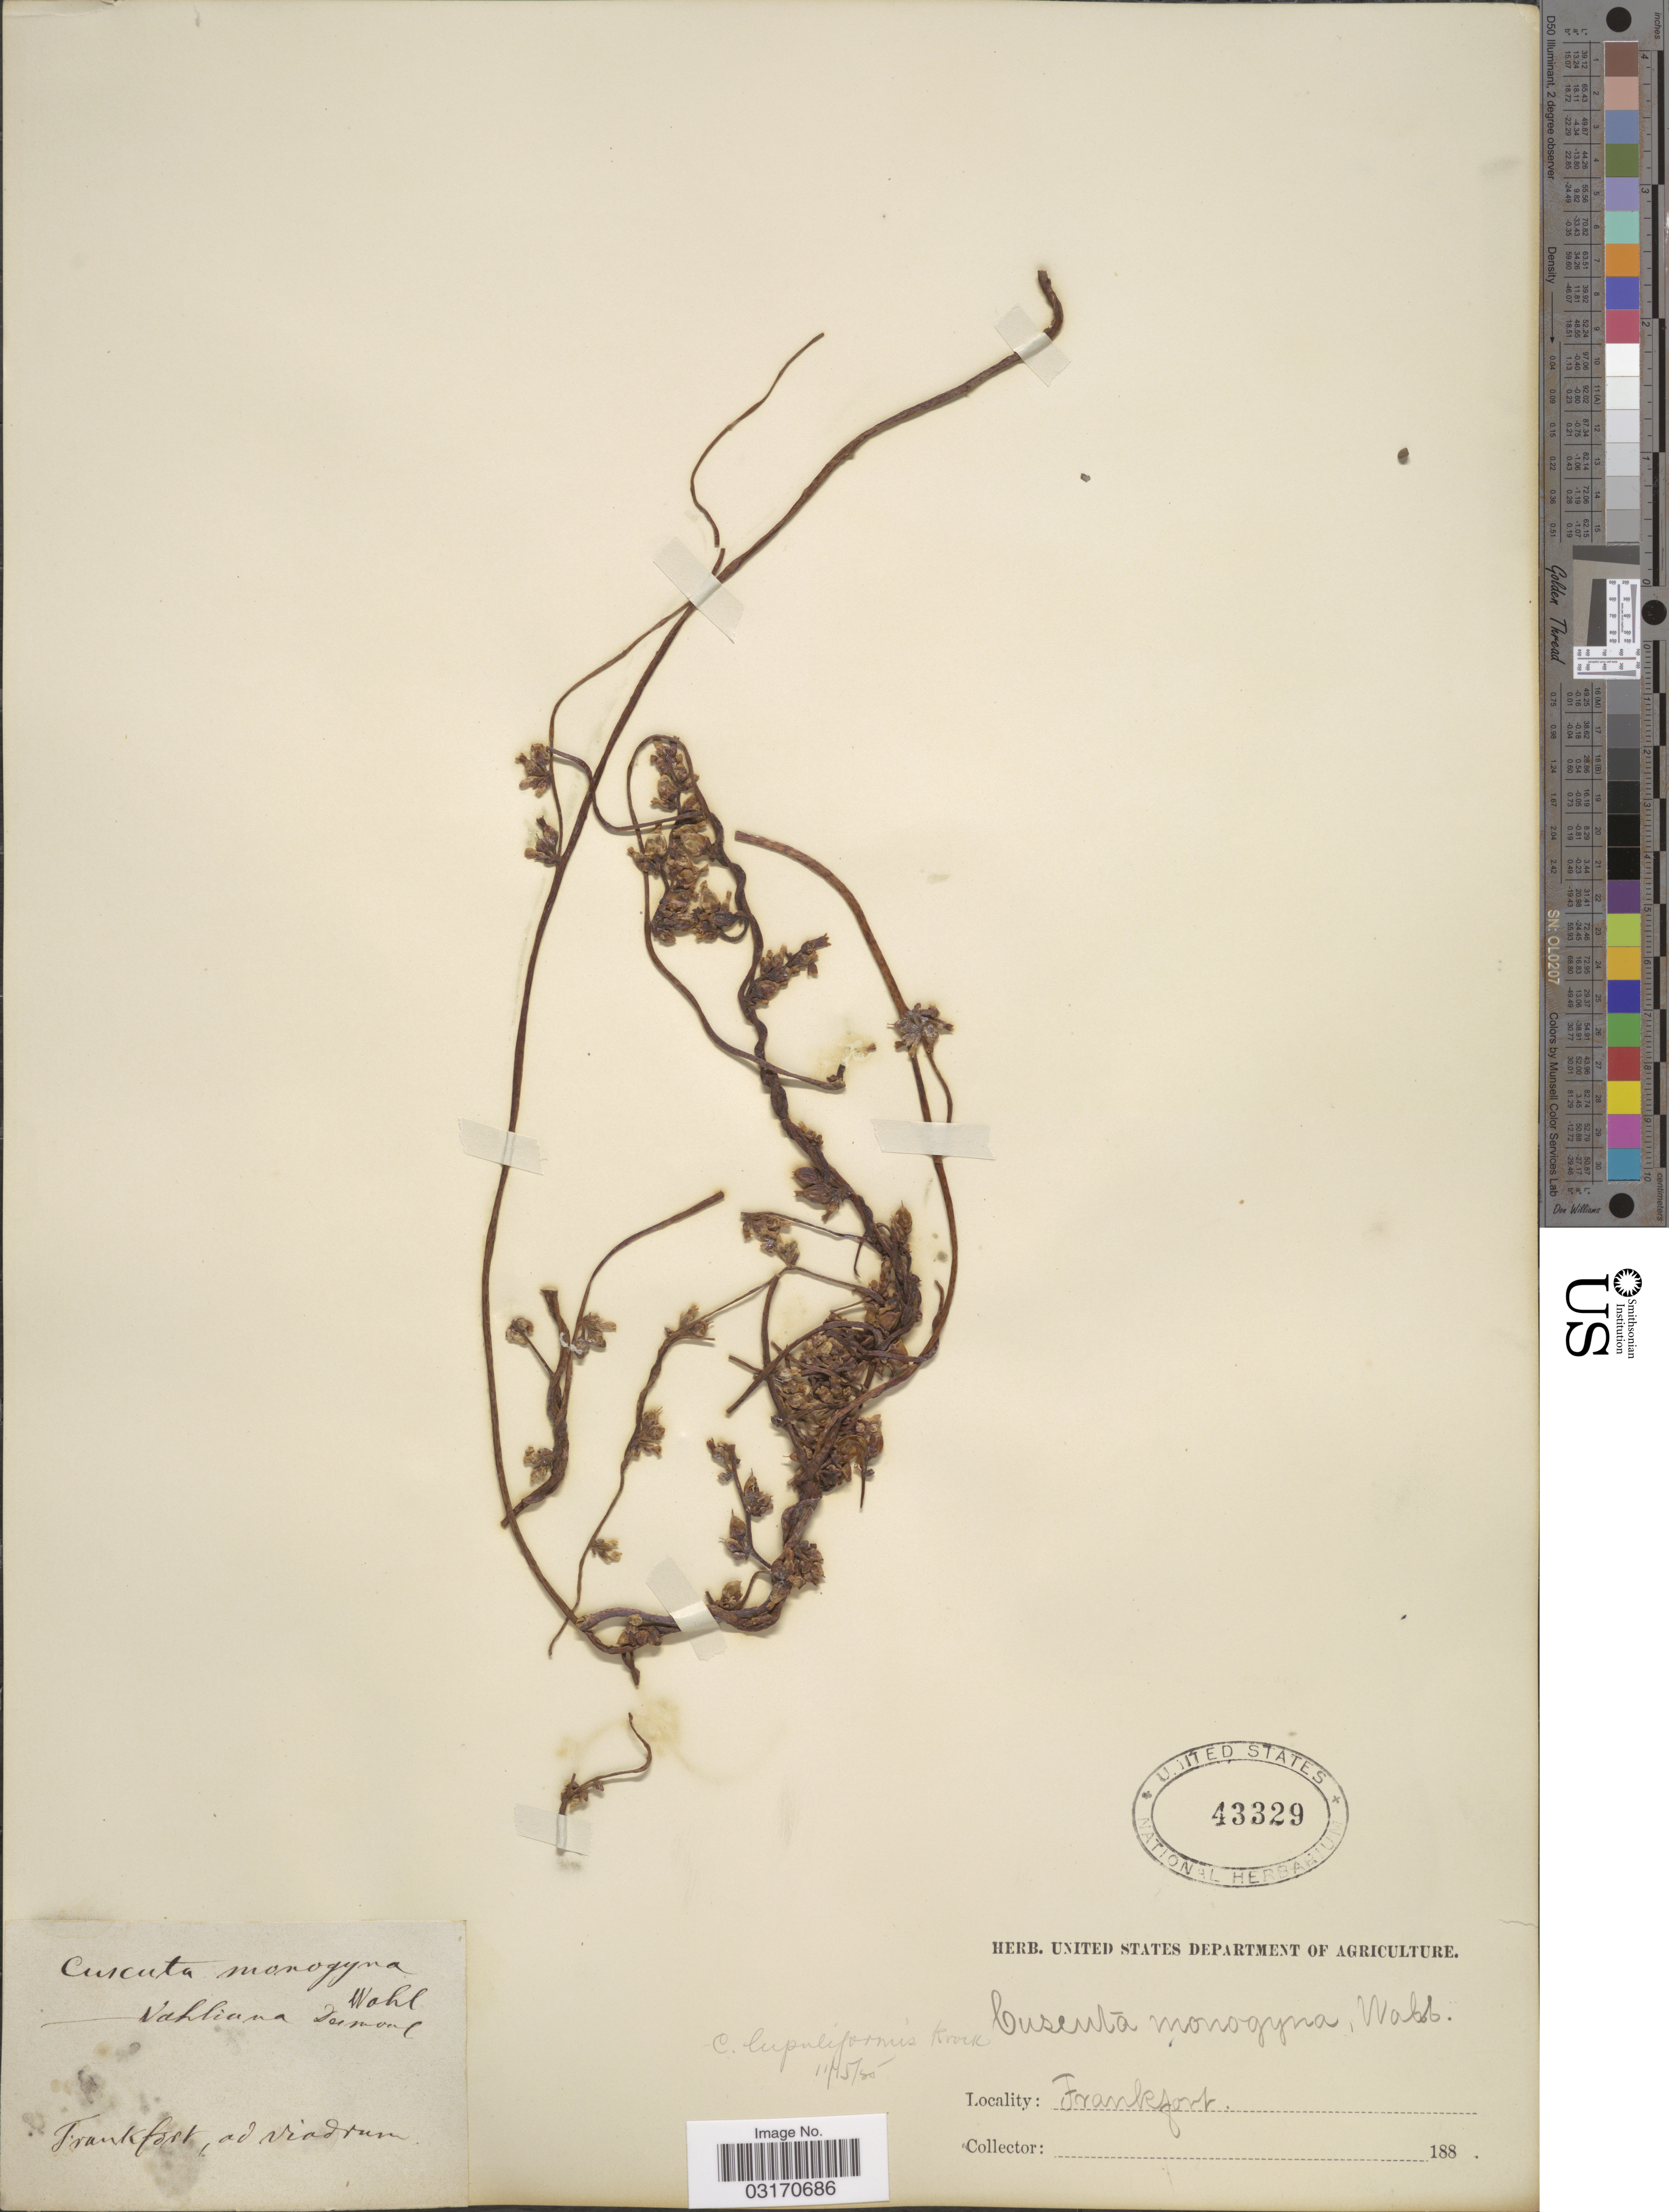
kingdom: Plantae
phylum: Tracheophyta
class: Magnoliopsida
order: Solanales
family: Convolvulaceae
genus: Cuscuta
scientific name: Cuscuta lupuliformis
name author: Krock.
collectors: Facchini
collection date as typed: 188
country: United States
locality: Frankfort.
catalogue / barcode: US 43329